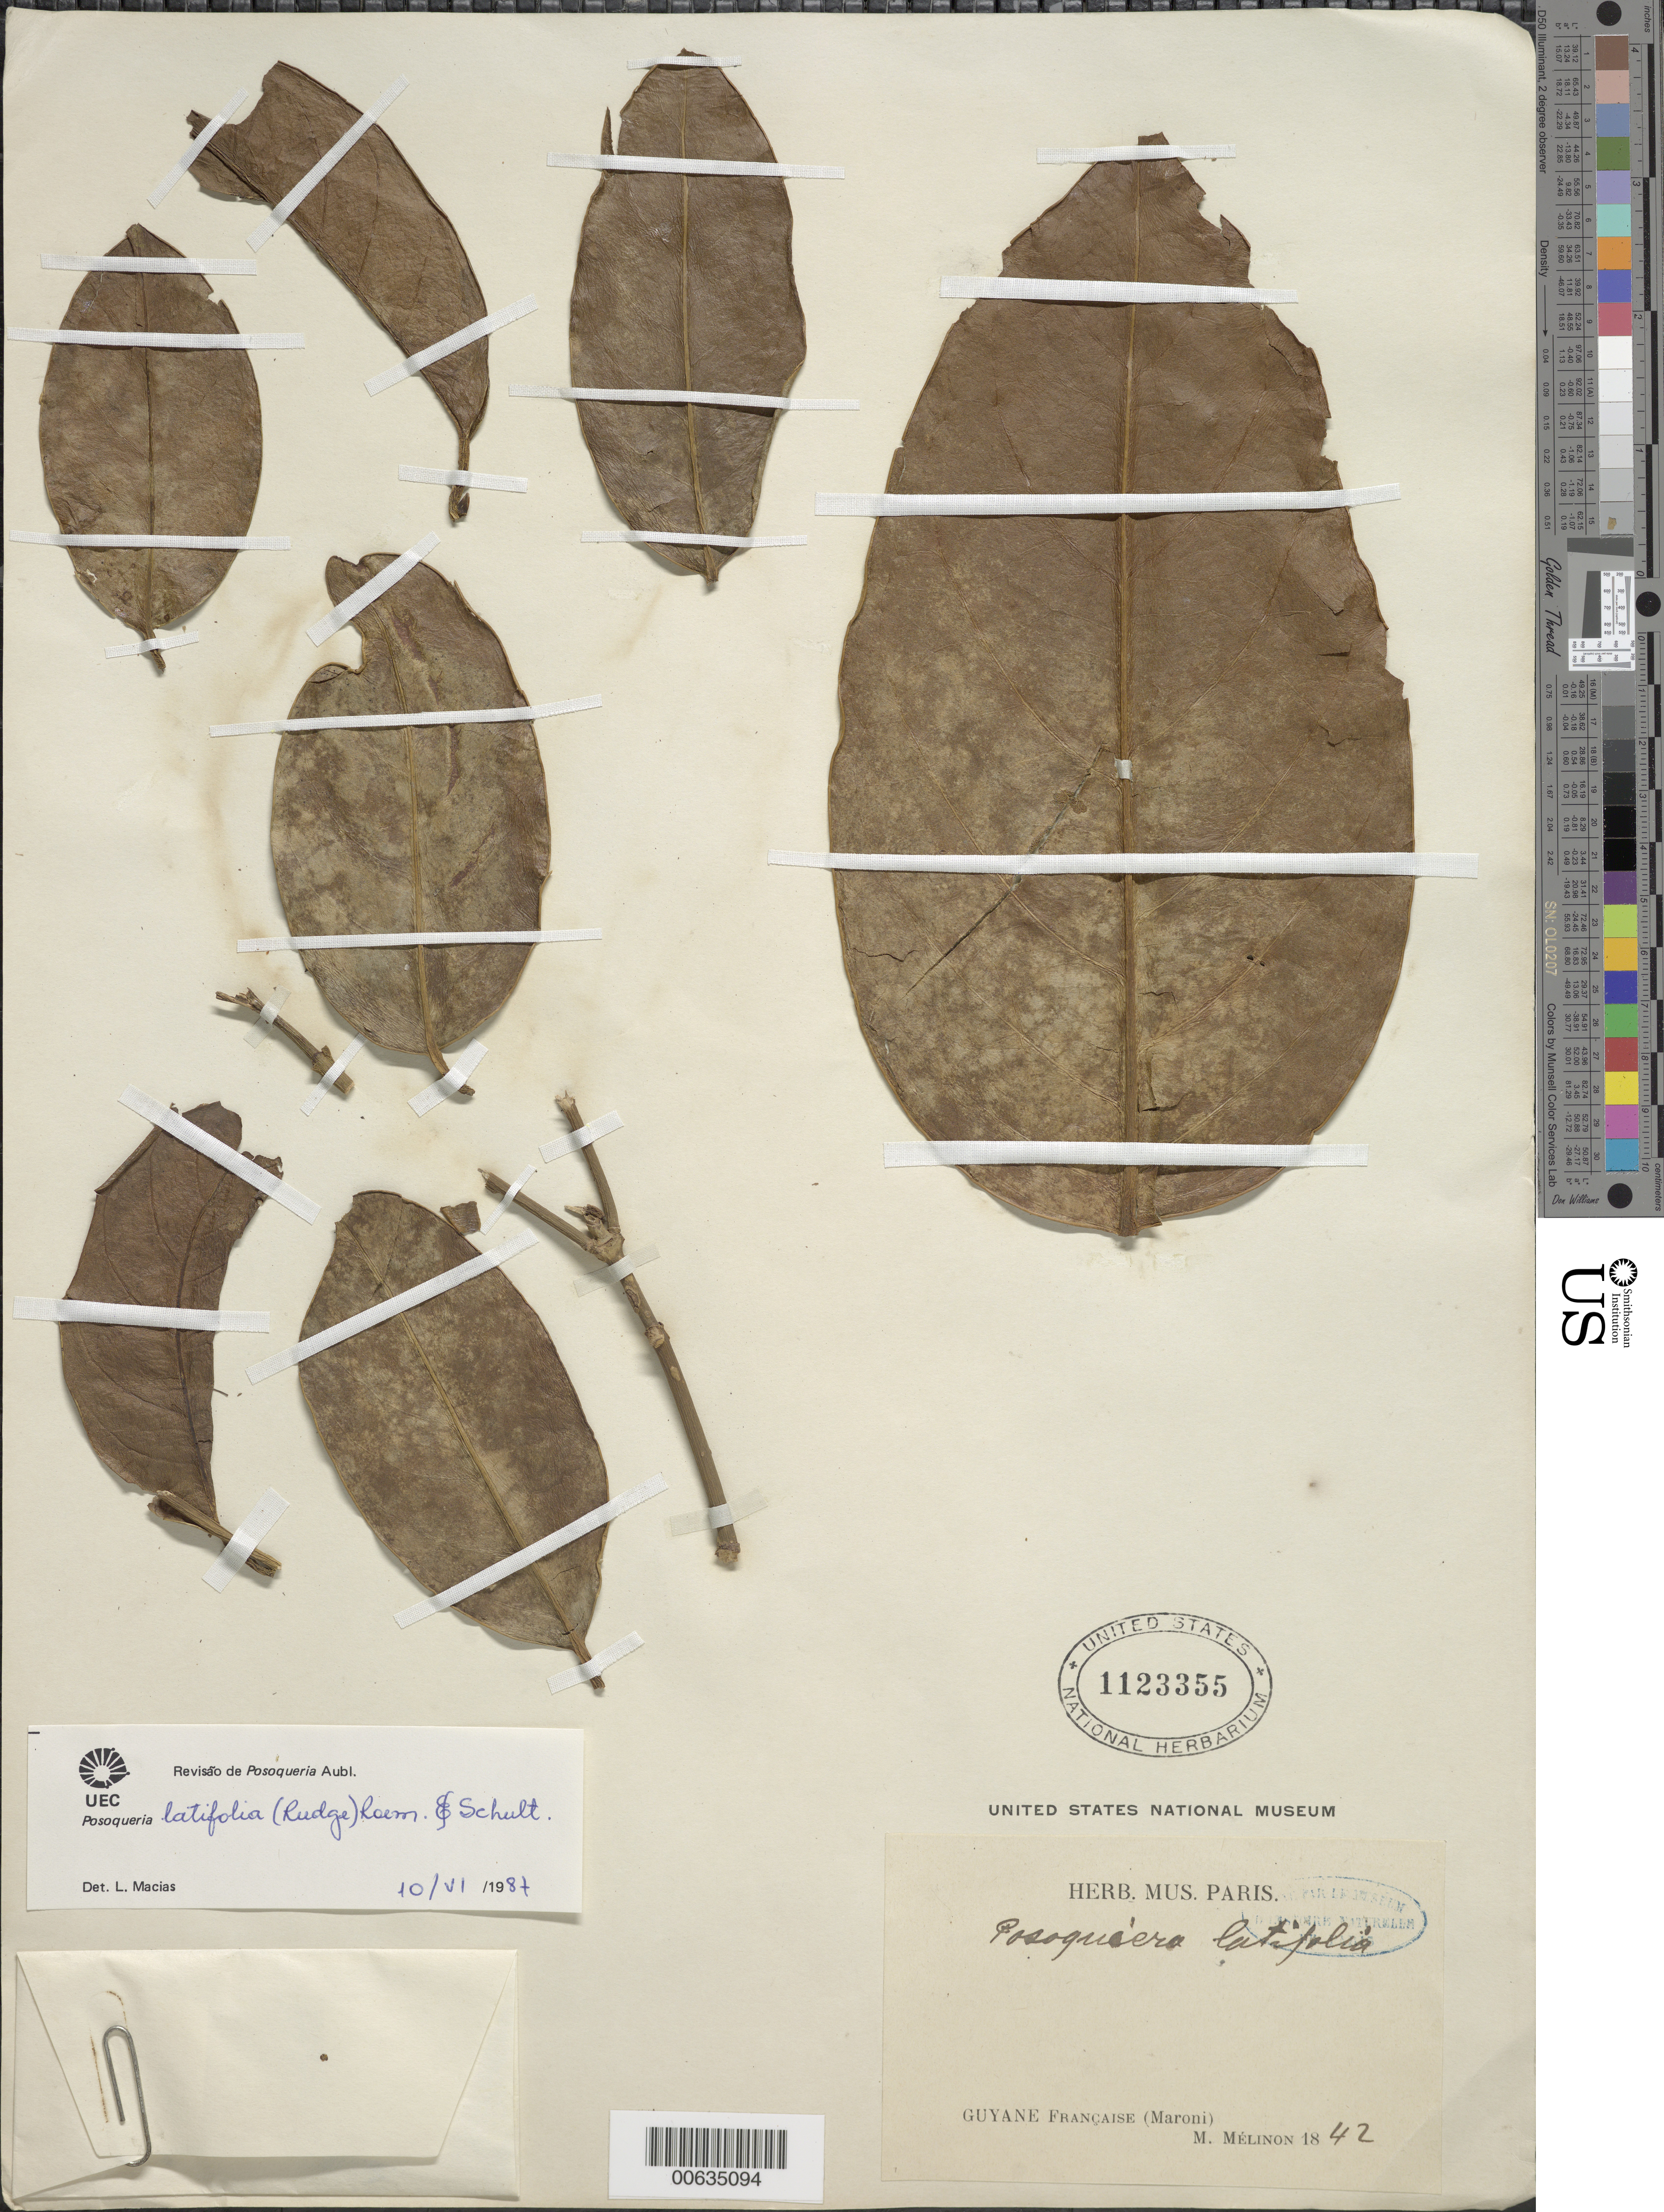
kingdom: Plantae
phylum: Tracheophyta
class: Magnoliopsida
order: Gentianales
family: Rubiaceae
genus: Posoqueria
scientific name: Posoqueria latifolia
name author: (Rudge) Roem. & Schult.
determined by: Macias, L.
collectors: E. Mélinon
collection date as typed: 1842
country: French Guiana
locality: Maroni R.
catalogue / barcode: US 1123355